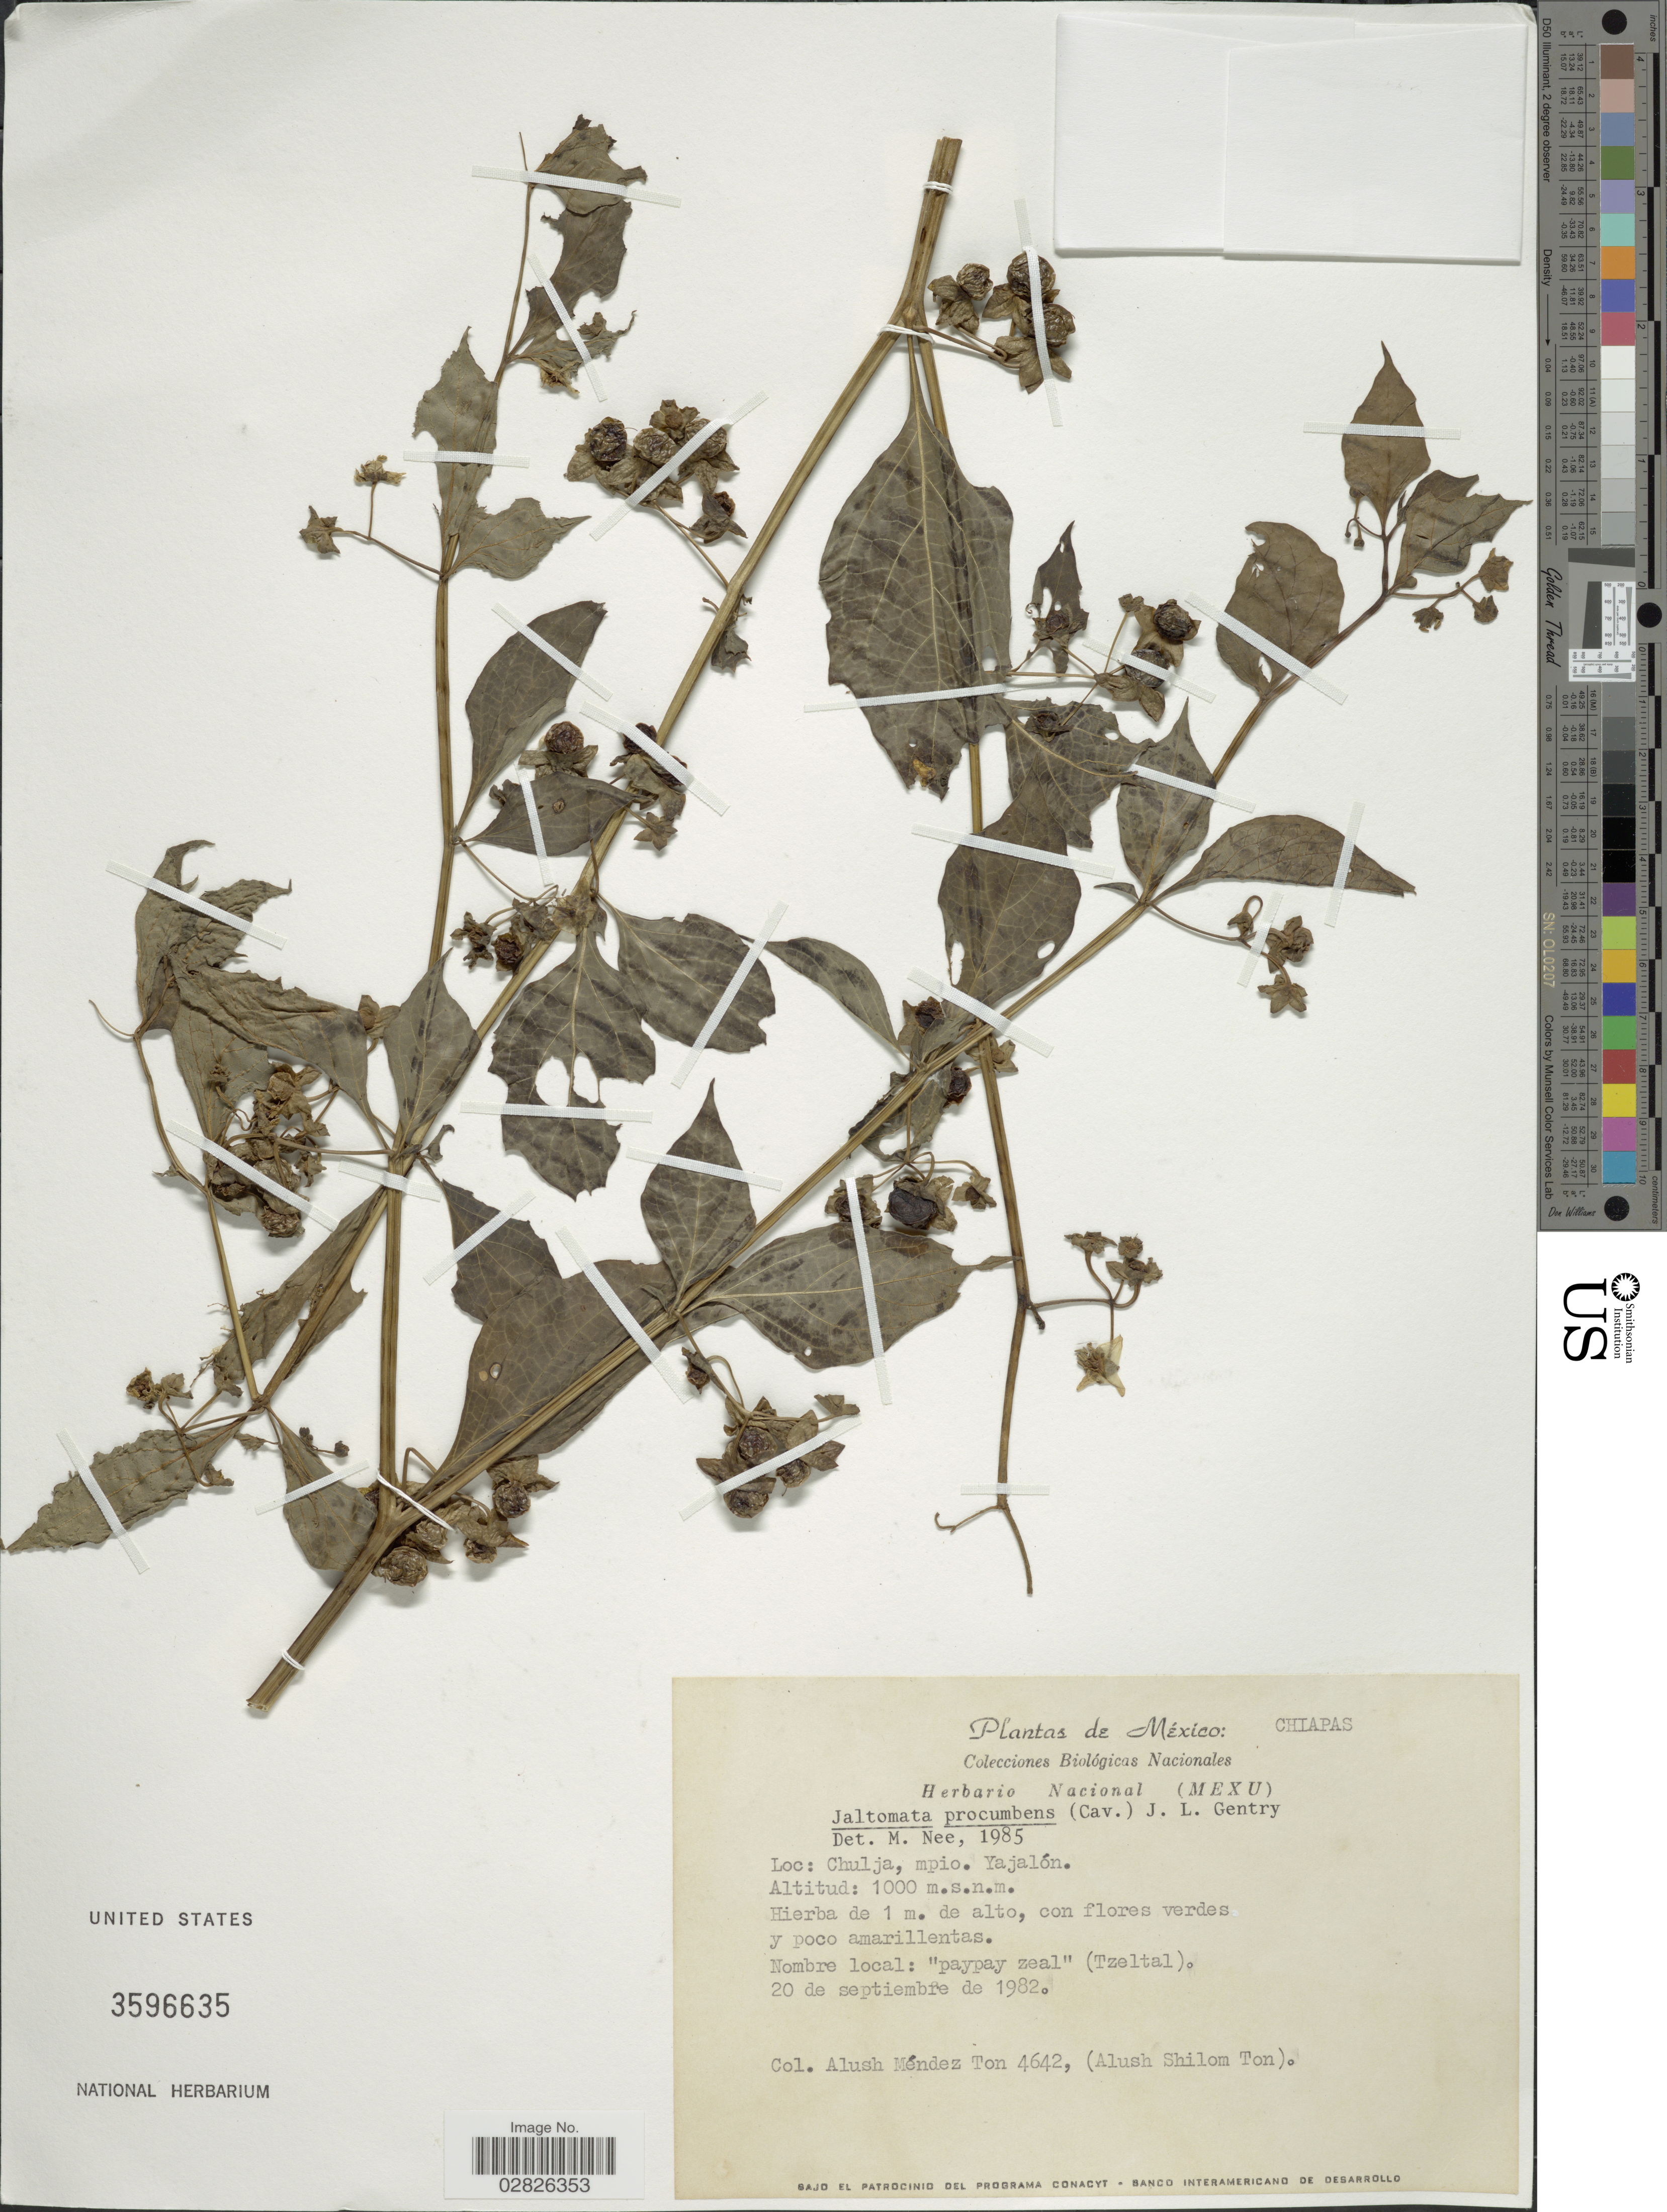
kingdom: Plantae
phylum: Tracheophyta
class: Magnoliopsida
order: Solanales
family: Solanaceae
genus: Jaltomata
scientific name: Jaltomata procumbens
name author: (Cav.) J.L. Gentry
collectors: A. Méndez Ton & A. M. Ton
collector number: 4642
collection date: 1982-09-20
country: Mexico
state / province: Chiapas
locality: Chulja, mpio. Yajalón.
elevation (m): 1000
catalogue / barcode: US 3596635